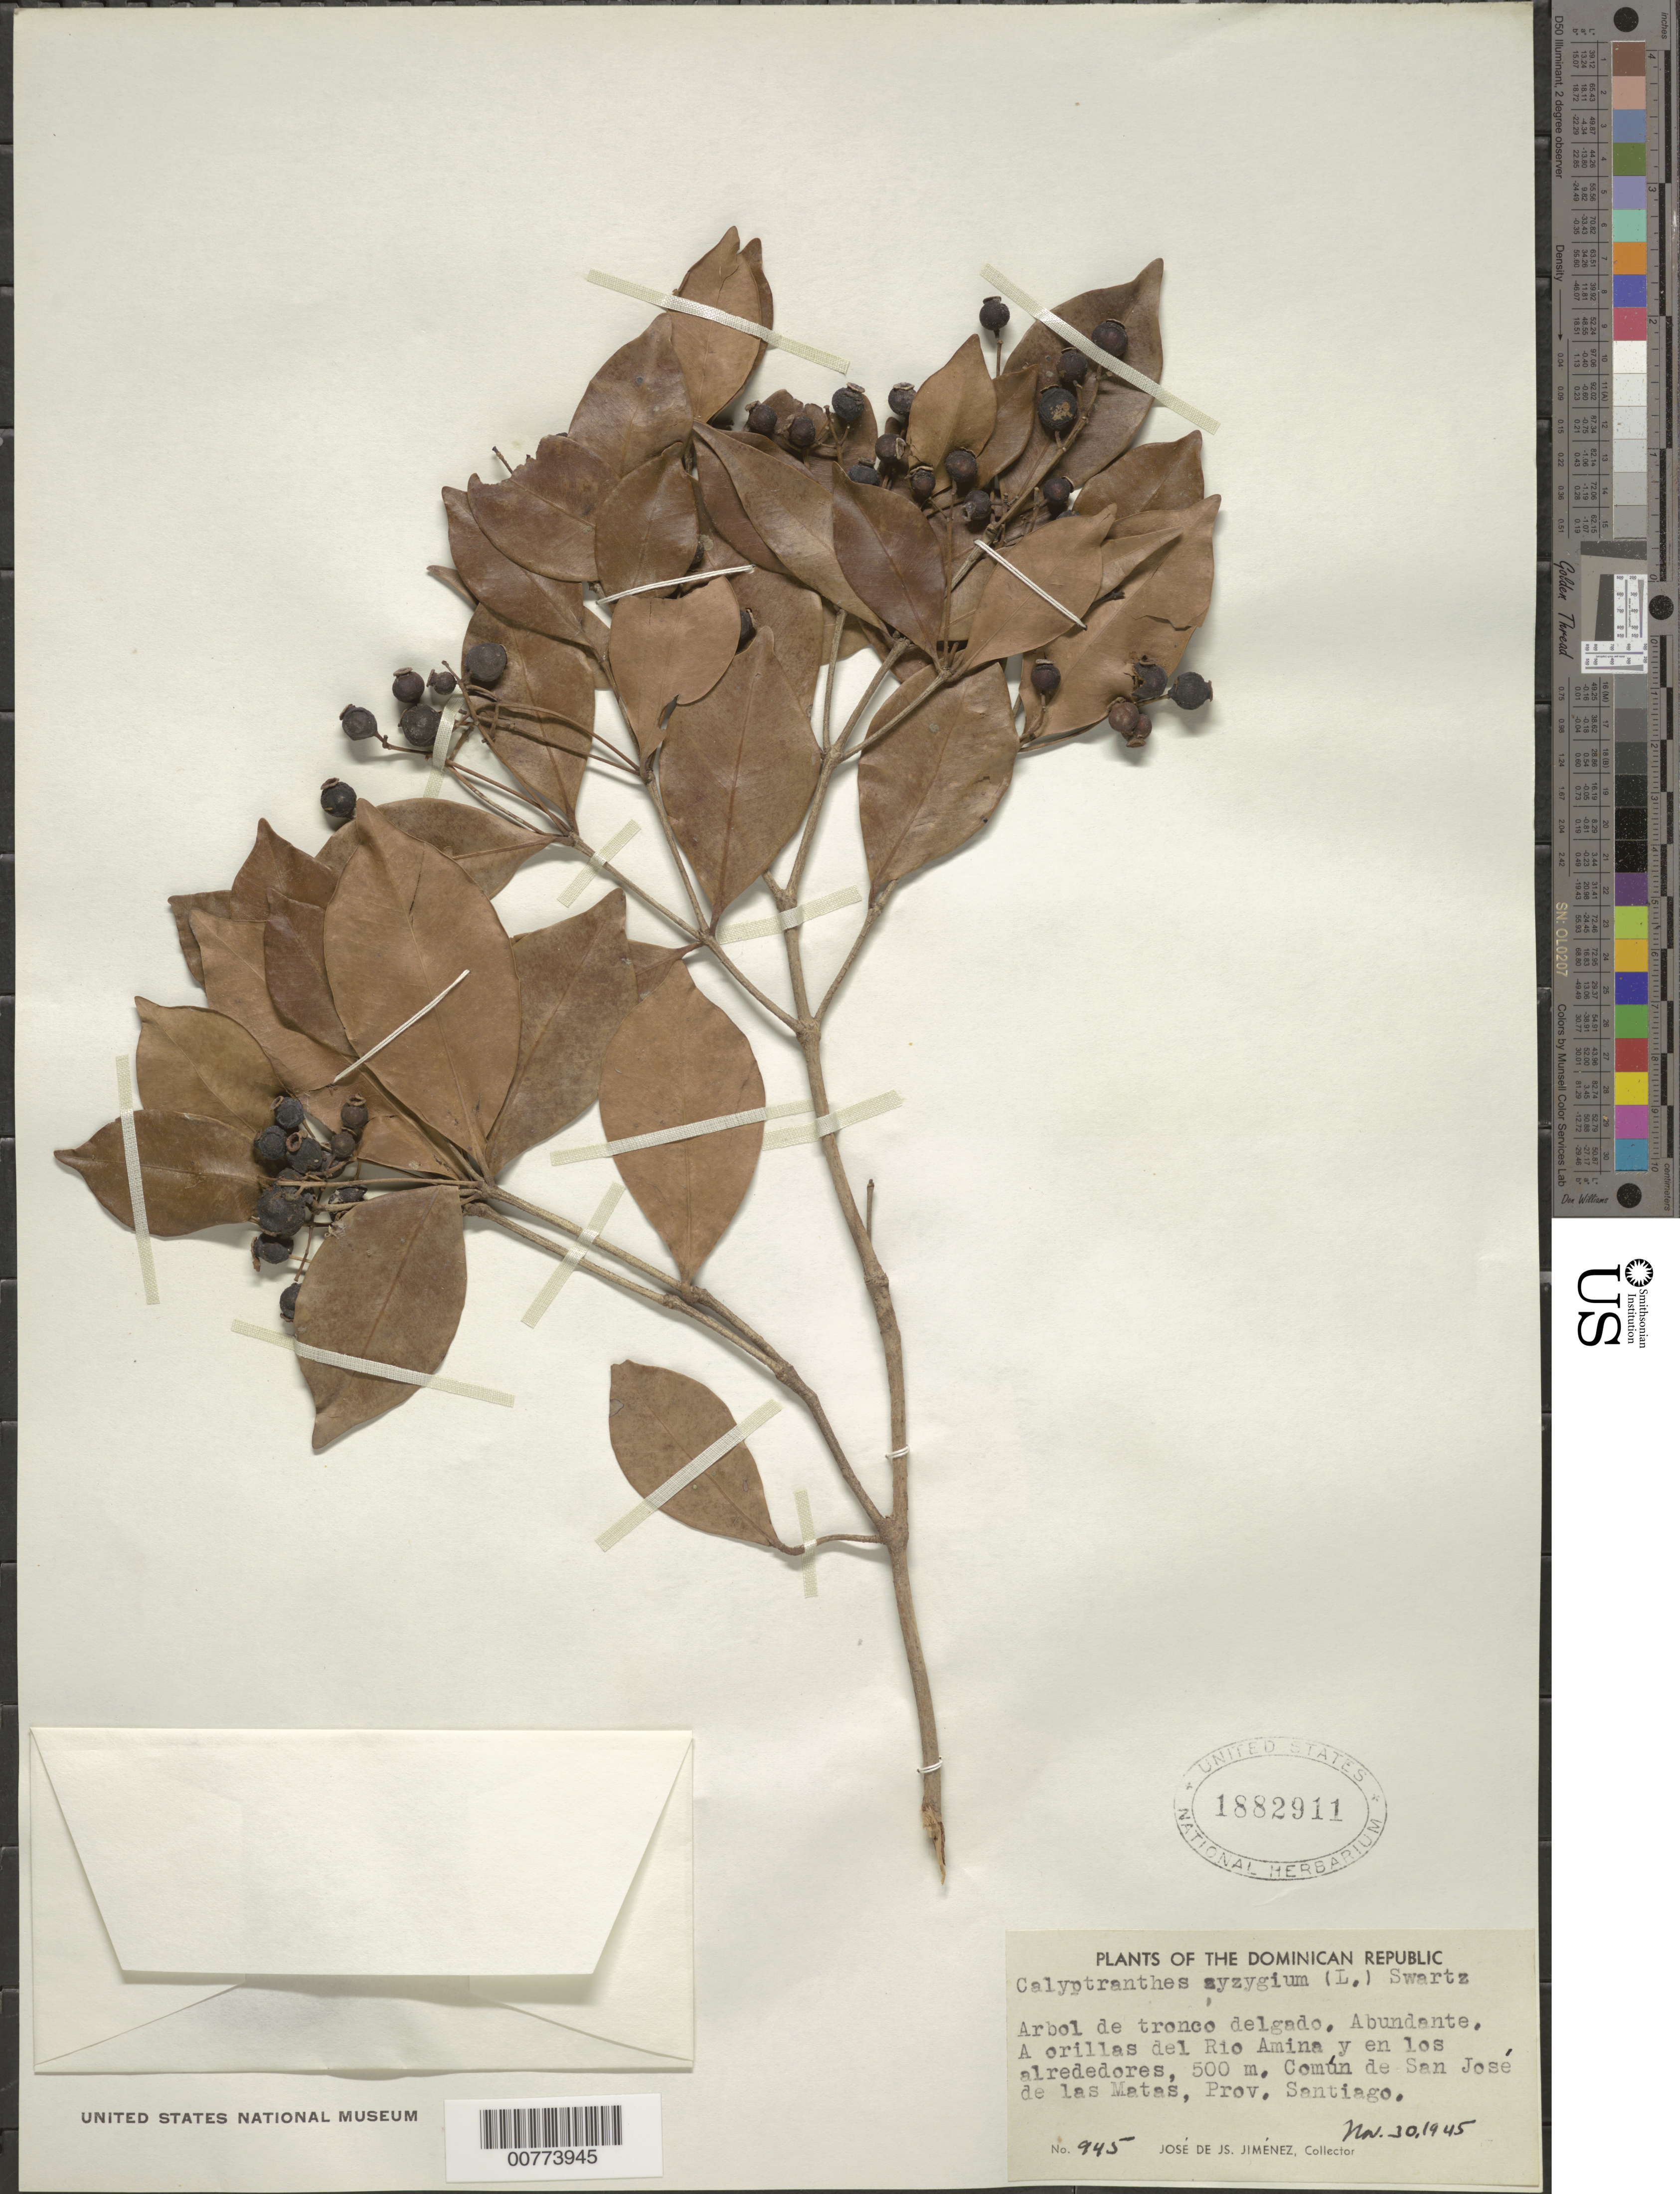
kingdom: Plantae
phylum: Tracheophyta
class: Magnoliopsida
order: Myrtales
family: Myrtaceae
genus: Myrcia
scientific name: Myrcia zuzygium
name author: (L.) A.R. Lourenço & E. Lucas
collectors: J. J. Jiménez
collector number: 945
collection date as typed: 30 Nov 1945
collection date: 1945-11-30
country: Dominican Republic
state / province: Santiago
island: Hispaniola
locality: San José de las Matas, banks of Rio Amina and soroundings.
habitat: Banks of river.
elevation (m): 500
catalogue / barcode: US 1882911